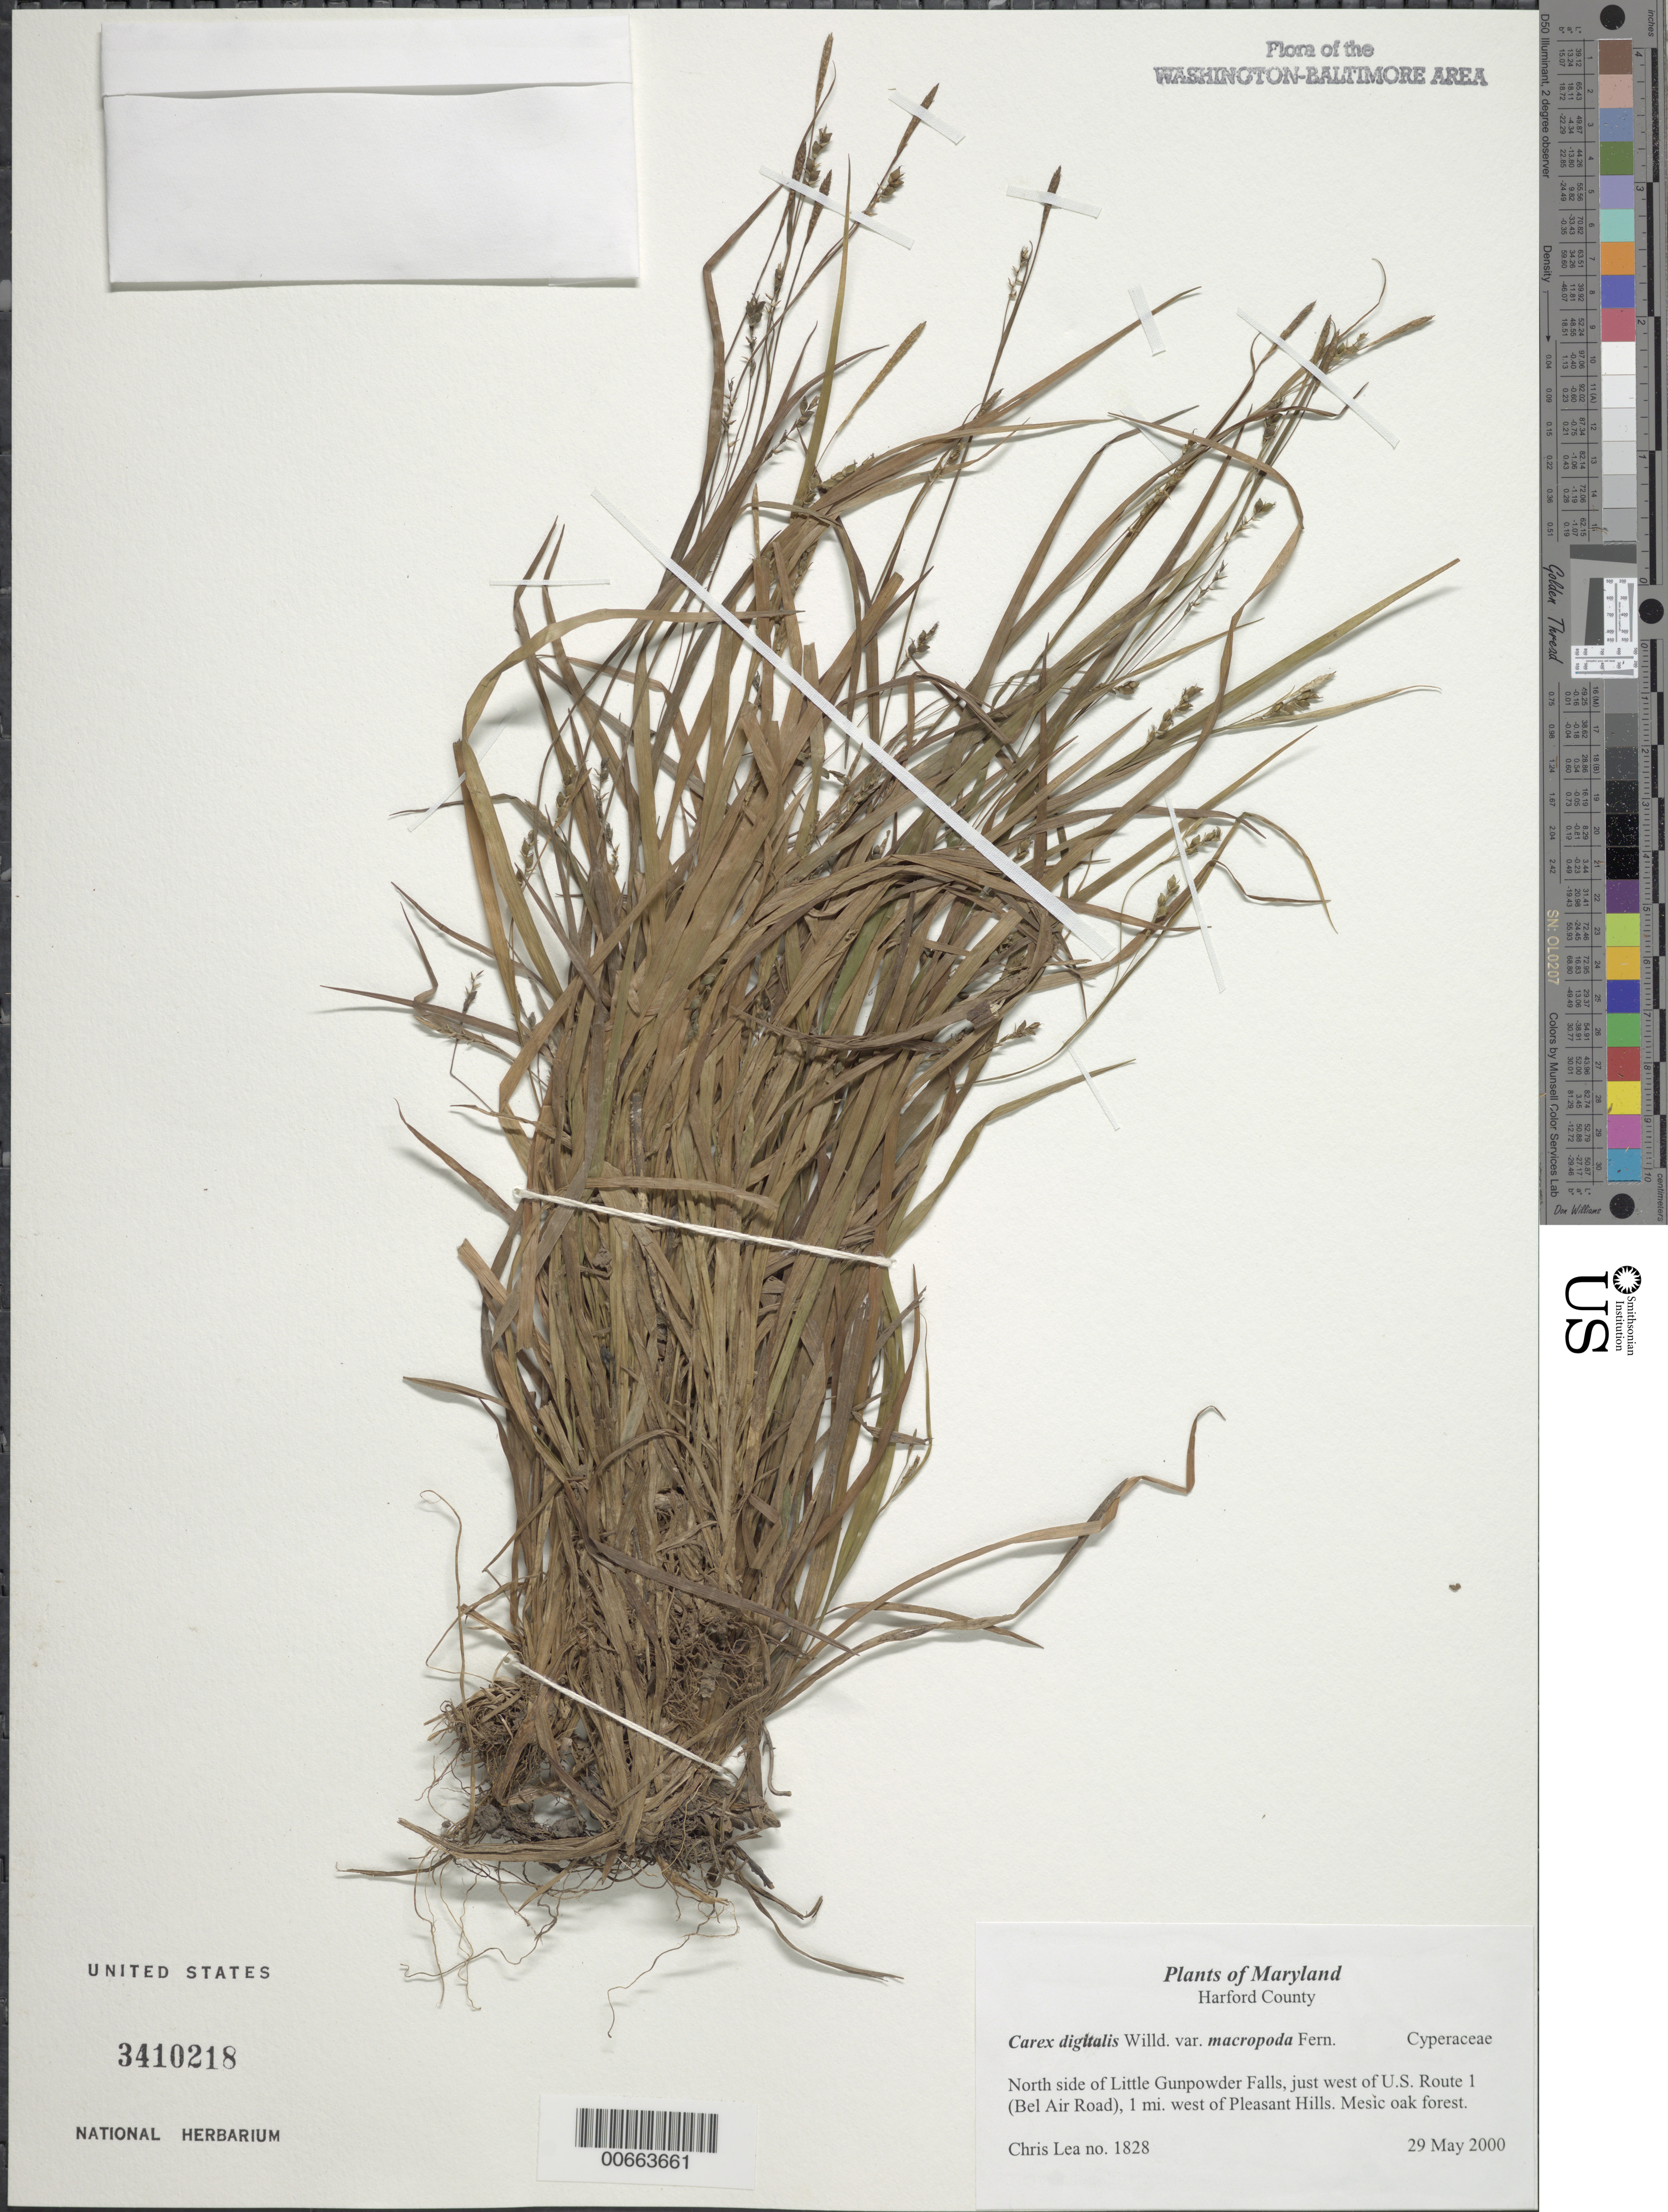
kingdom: Plantae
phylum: Tracheophyta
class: Liliopsida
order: Poales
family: Cyperaceae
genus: Carex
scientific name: Carex digitalis var. macropoda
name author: Fernald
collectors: C. Lea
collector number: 1828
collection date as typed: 29 May 2000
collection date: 2000-05-29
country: United States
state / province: Maryland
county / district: Harford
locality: North side of Little Gunpowder Falls, just west of U.S. Route 1 (Bel Air Road), 1 mi. west of Pleasant Hills.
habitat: Mesic oak forest.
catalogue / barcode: US 3410218